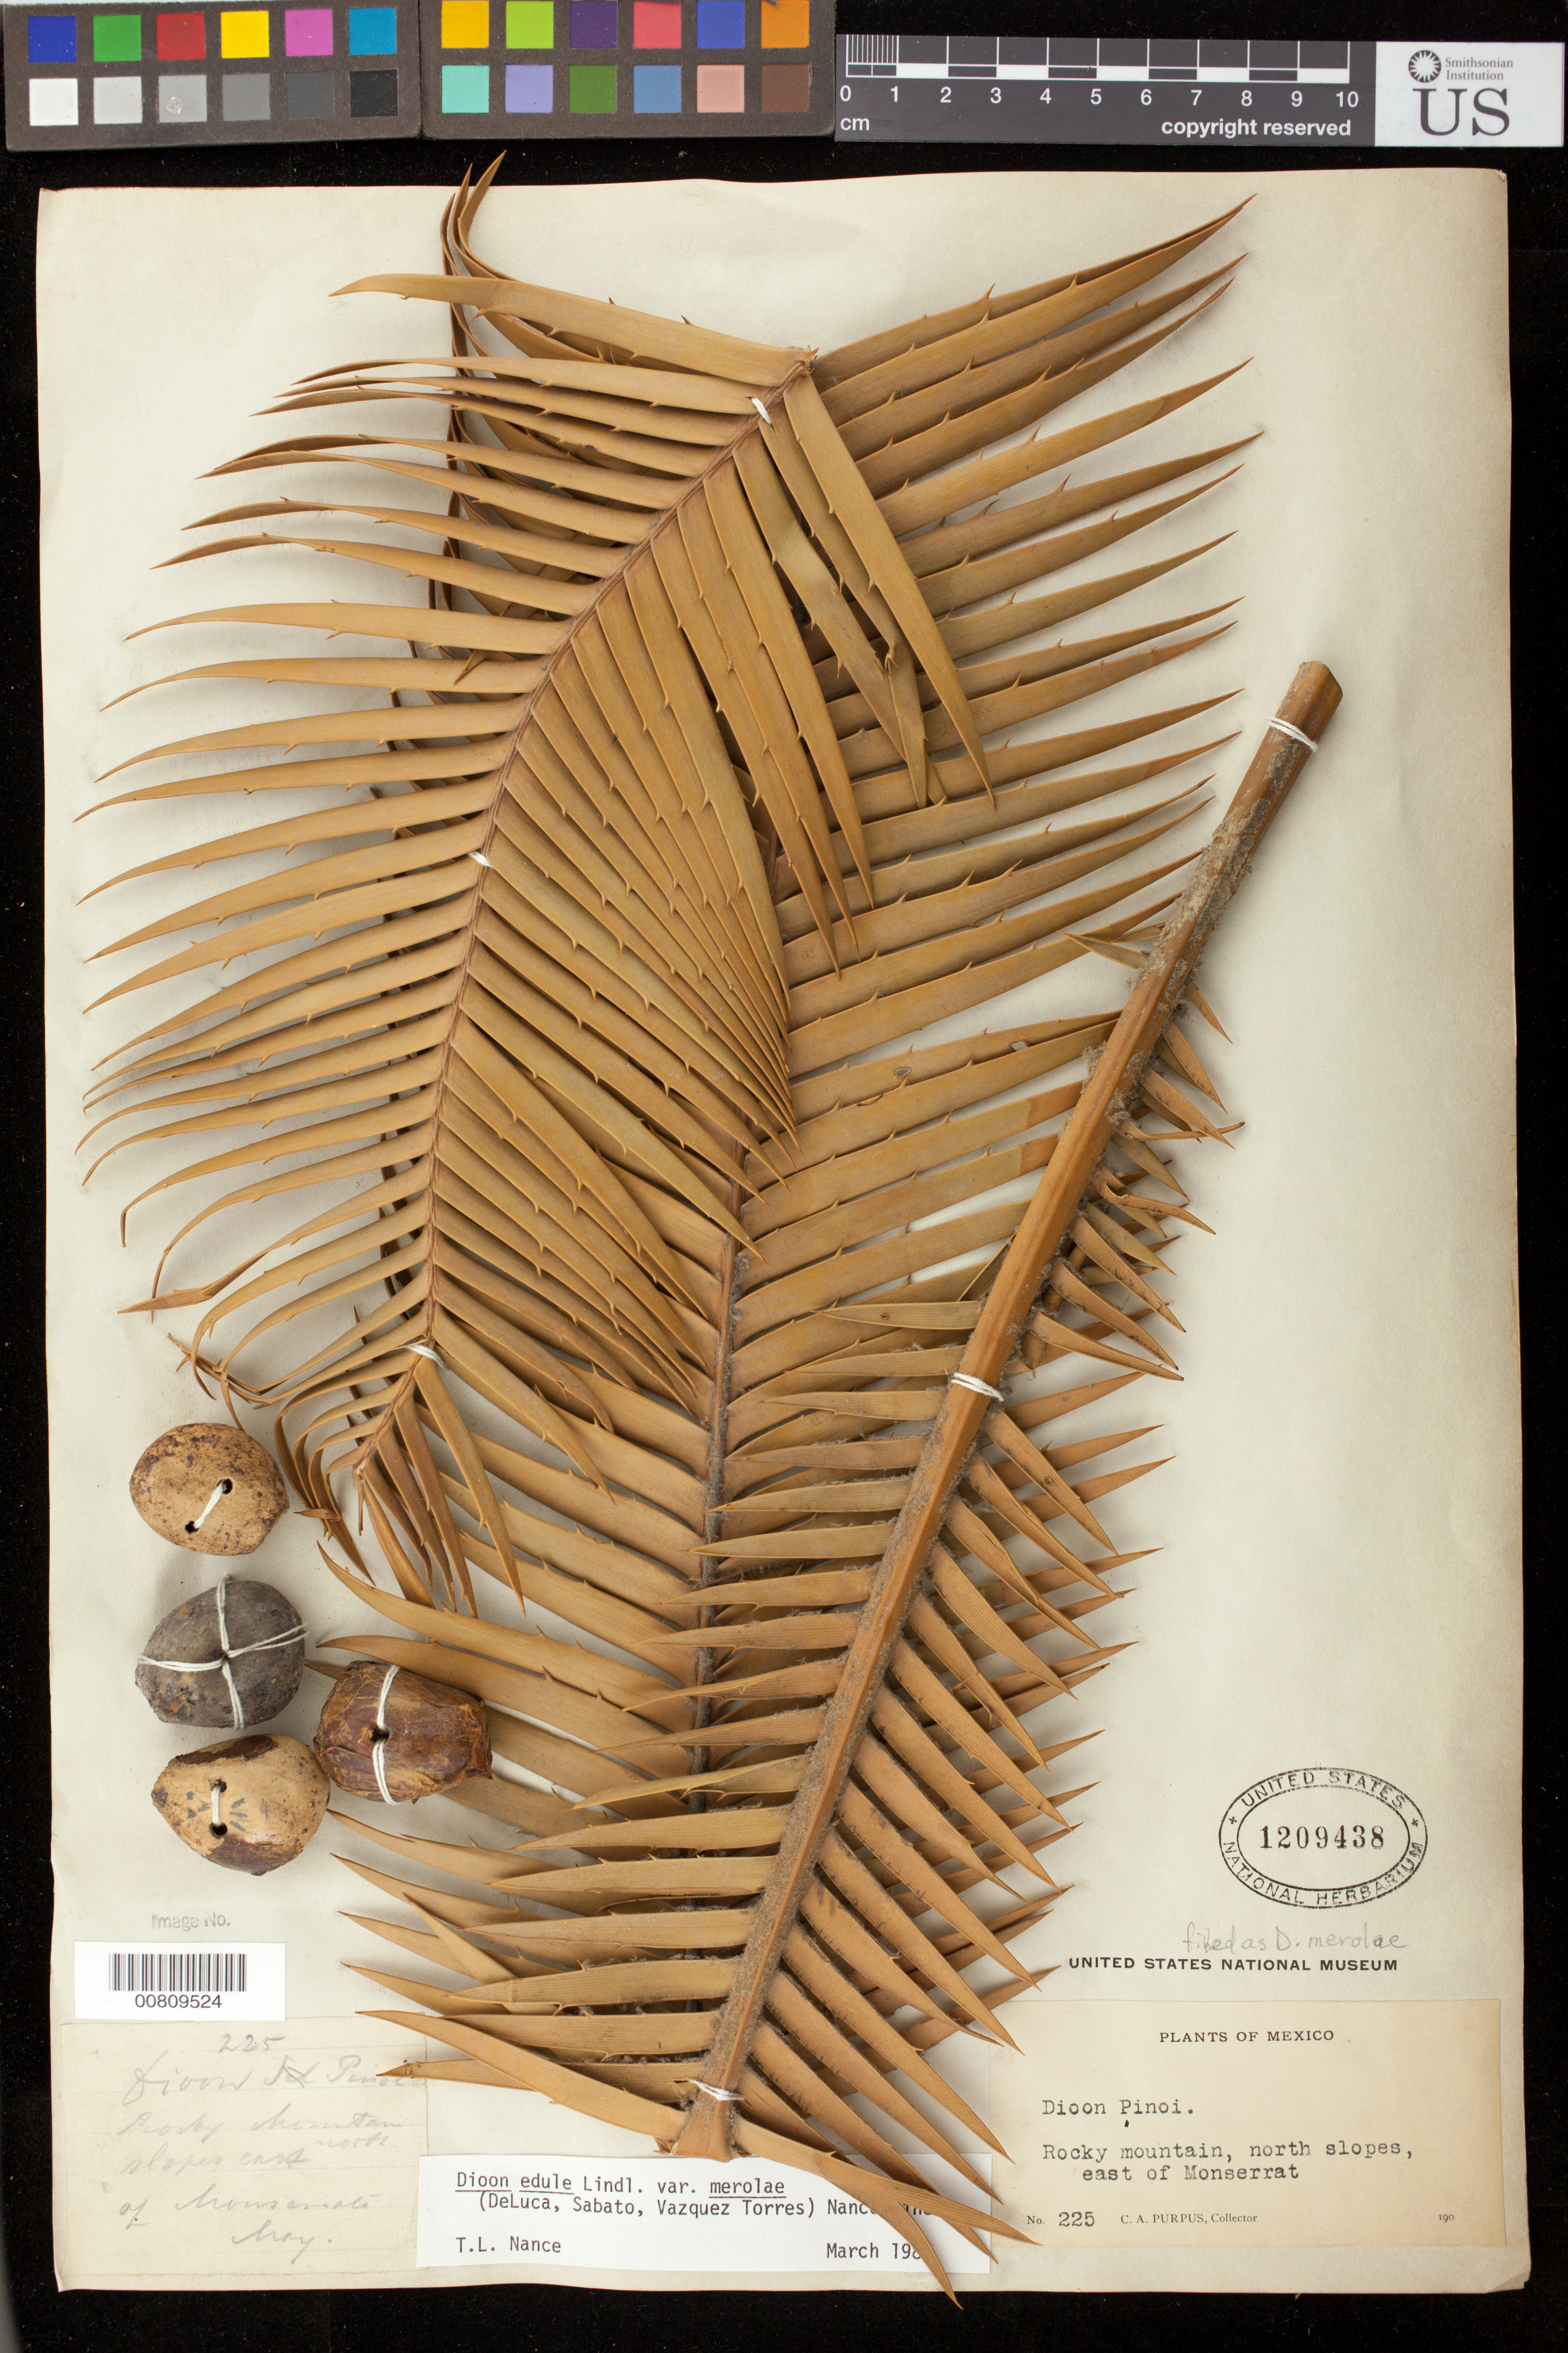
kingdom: Plantae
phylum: Tracheophyta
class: Cycadopsida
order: Cycadales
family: Zamiaceae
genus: Dioon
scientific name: Dioon merolae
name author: De Luca et al.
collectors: C. A. Purpus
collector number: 225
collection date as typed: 190-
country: Mexico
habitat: Rocky mountain, north slopes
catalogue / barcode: US 1209438